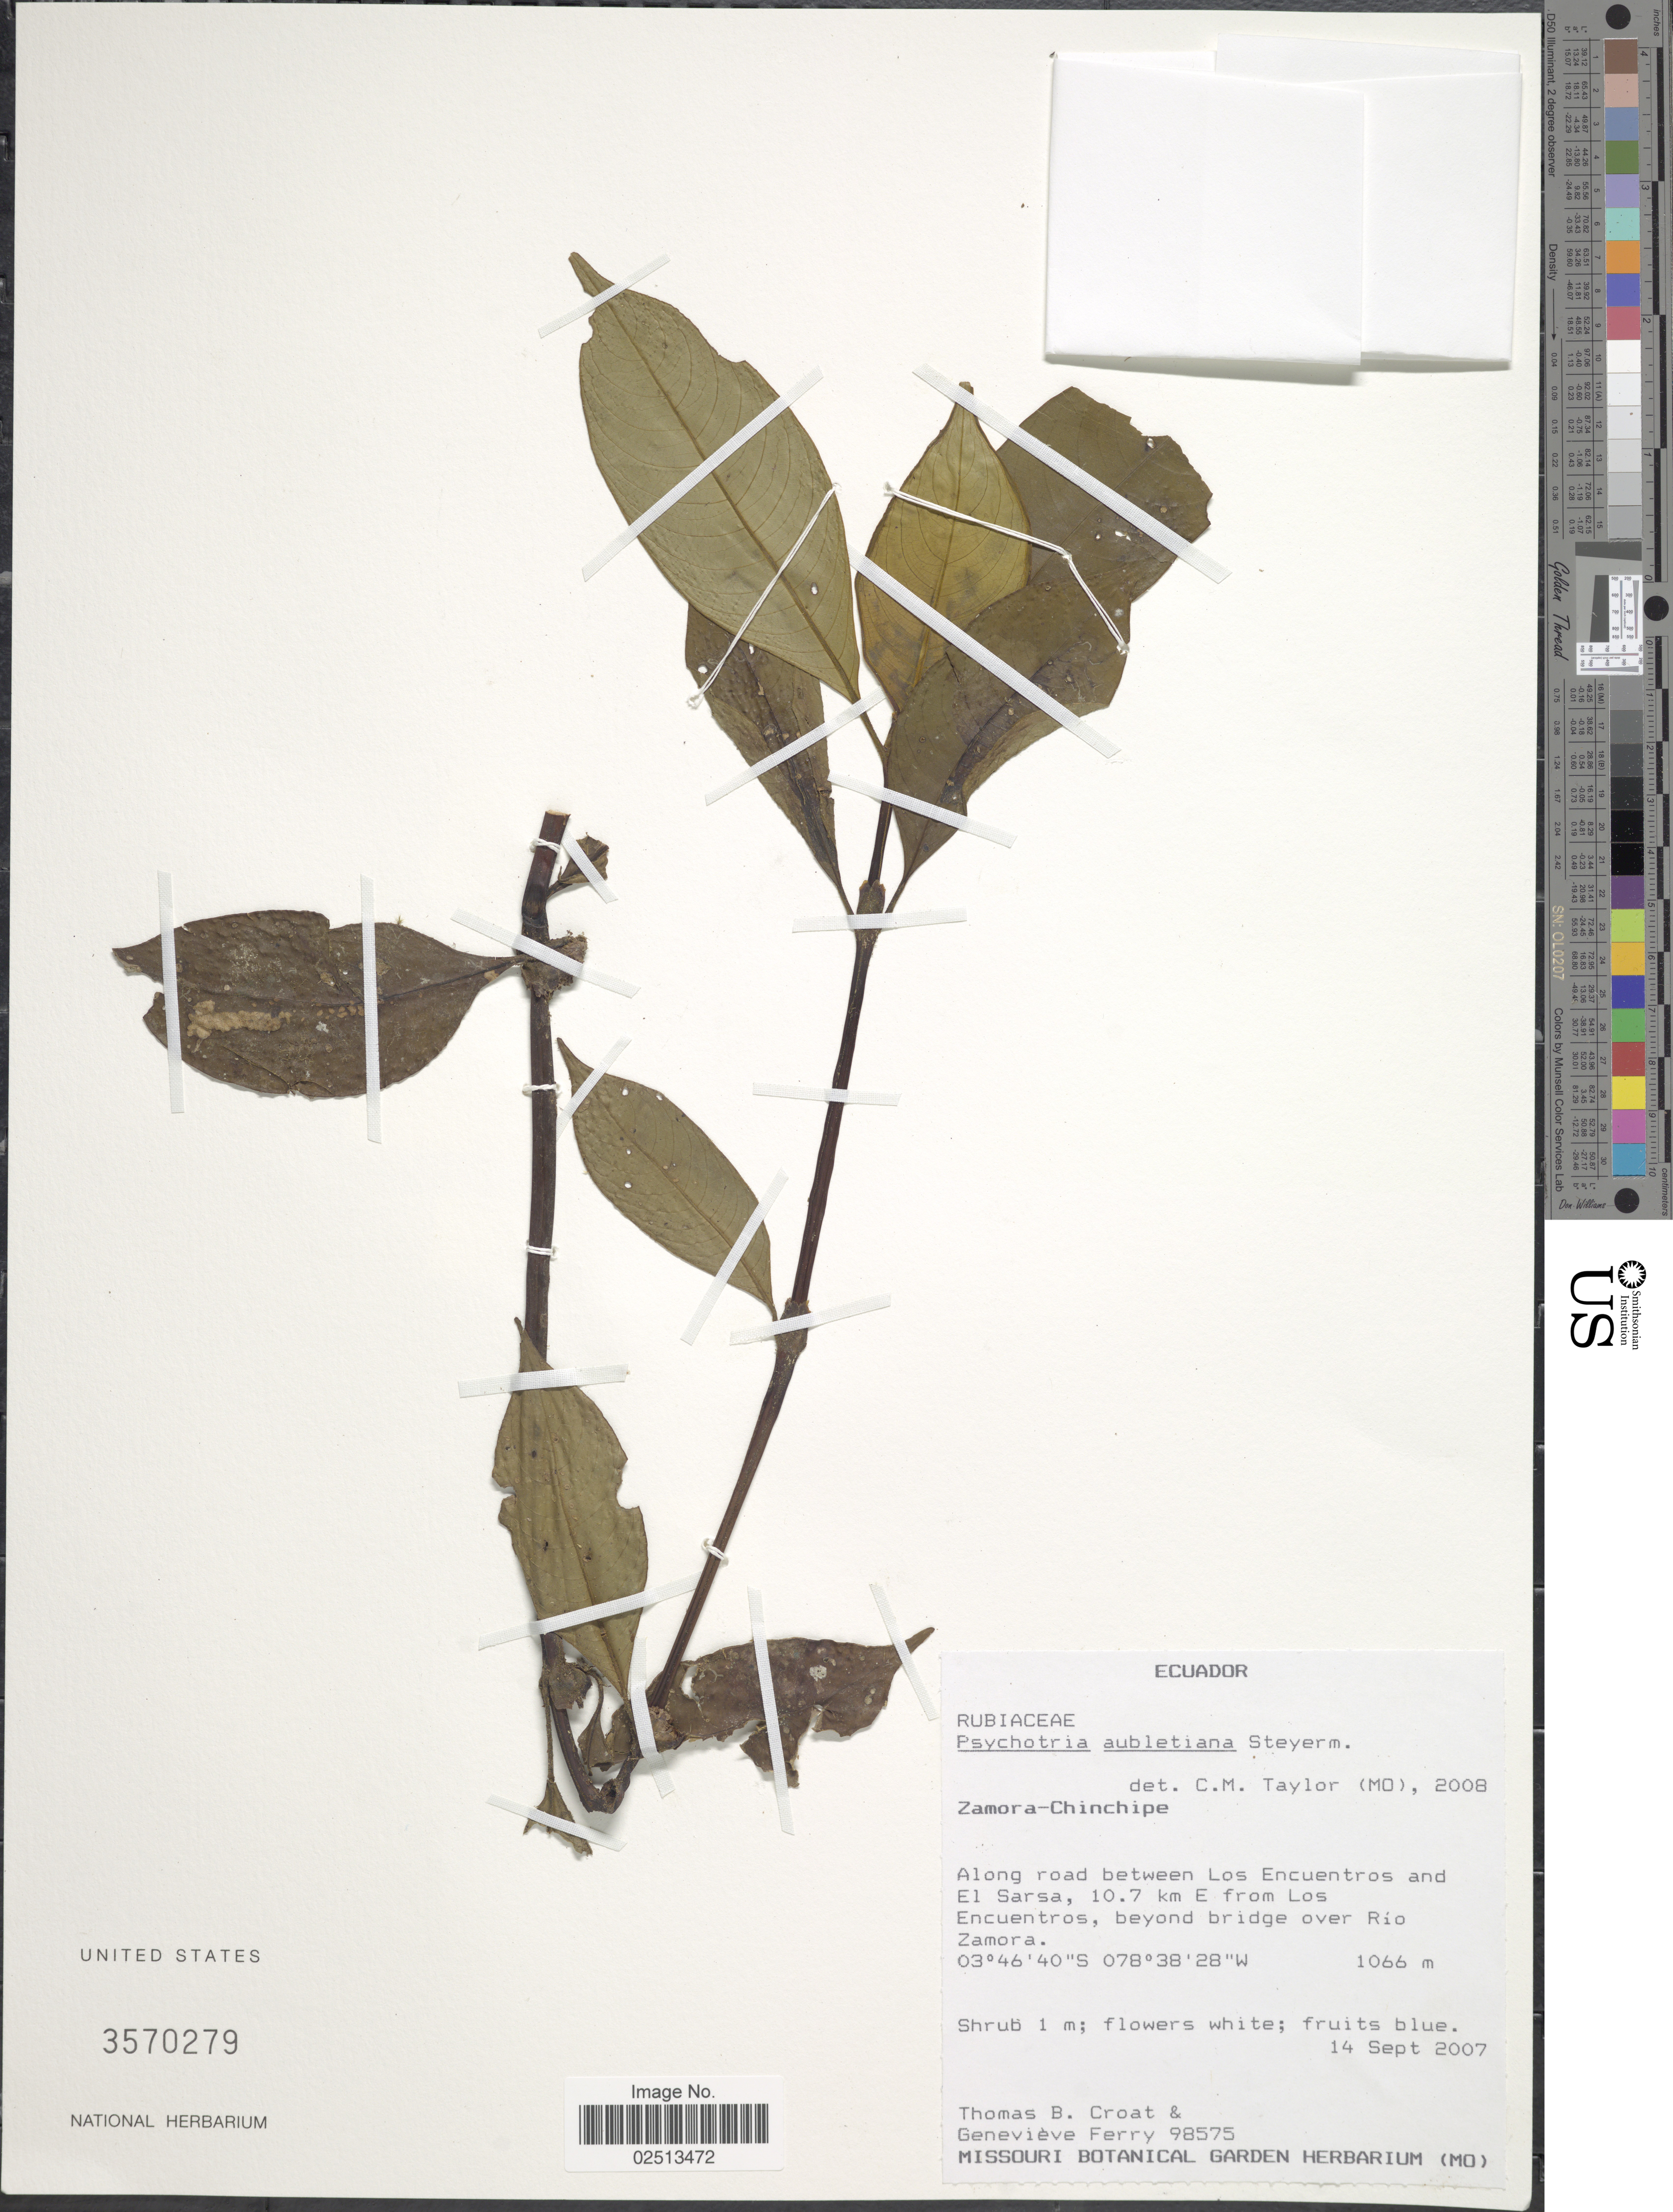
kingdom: Plantae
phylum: Tracheophyta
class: Magnoliopsida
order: Gentianales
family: Rubiaceae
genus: Psychotria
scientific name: Psychotria aubletiana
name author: Steyerm.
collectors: T. B. Croat & G. Ferry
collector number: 98575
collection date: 2007-09-14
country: Ecuador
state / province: Zamora-Chinchipe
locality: Along road between LOs Encuentros and El Sarsa, 10.7 km E of from Los Encuentros, beyond bridge over Río Zamora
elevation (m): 1066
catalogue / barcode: US 3570279